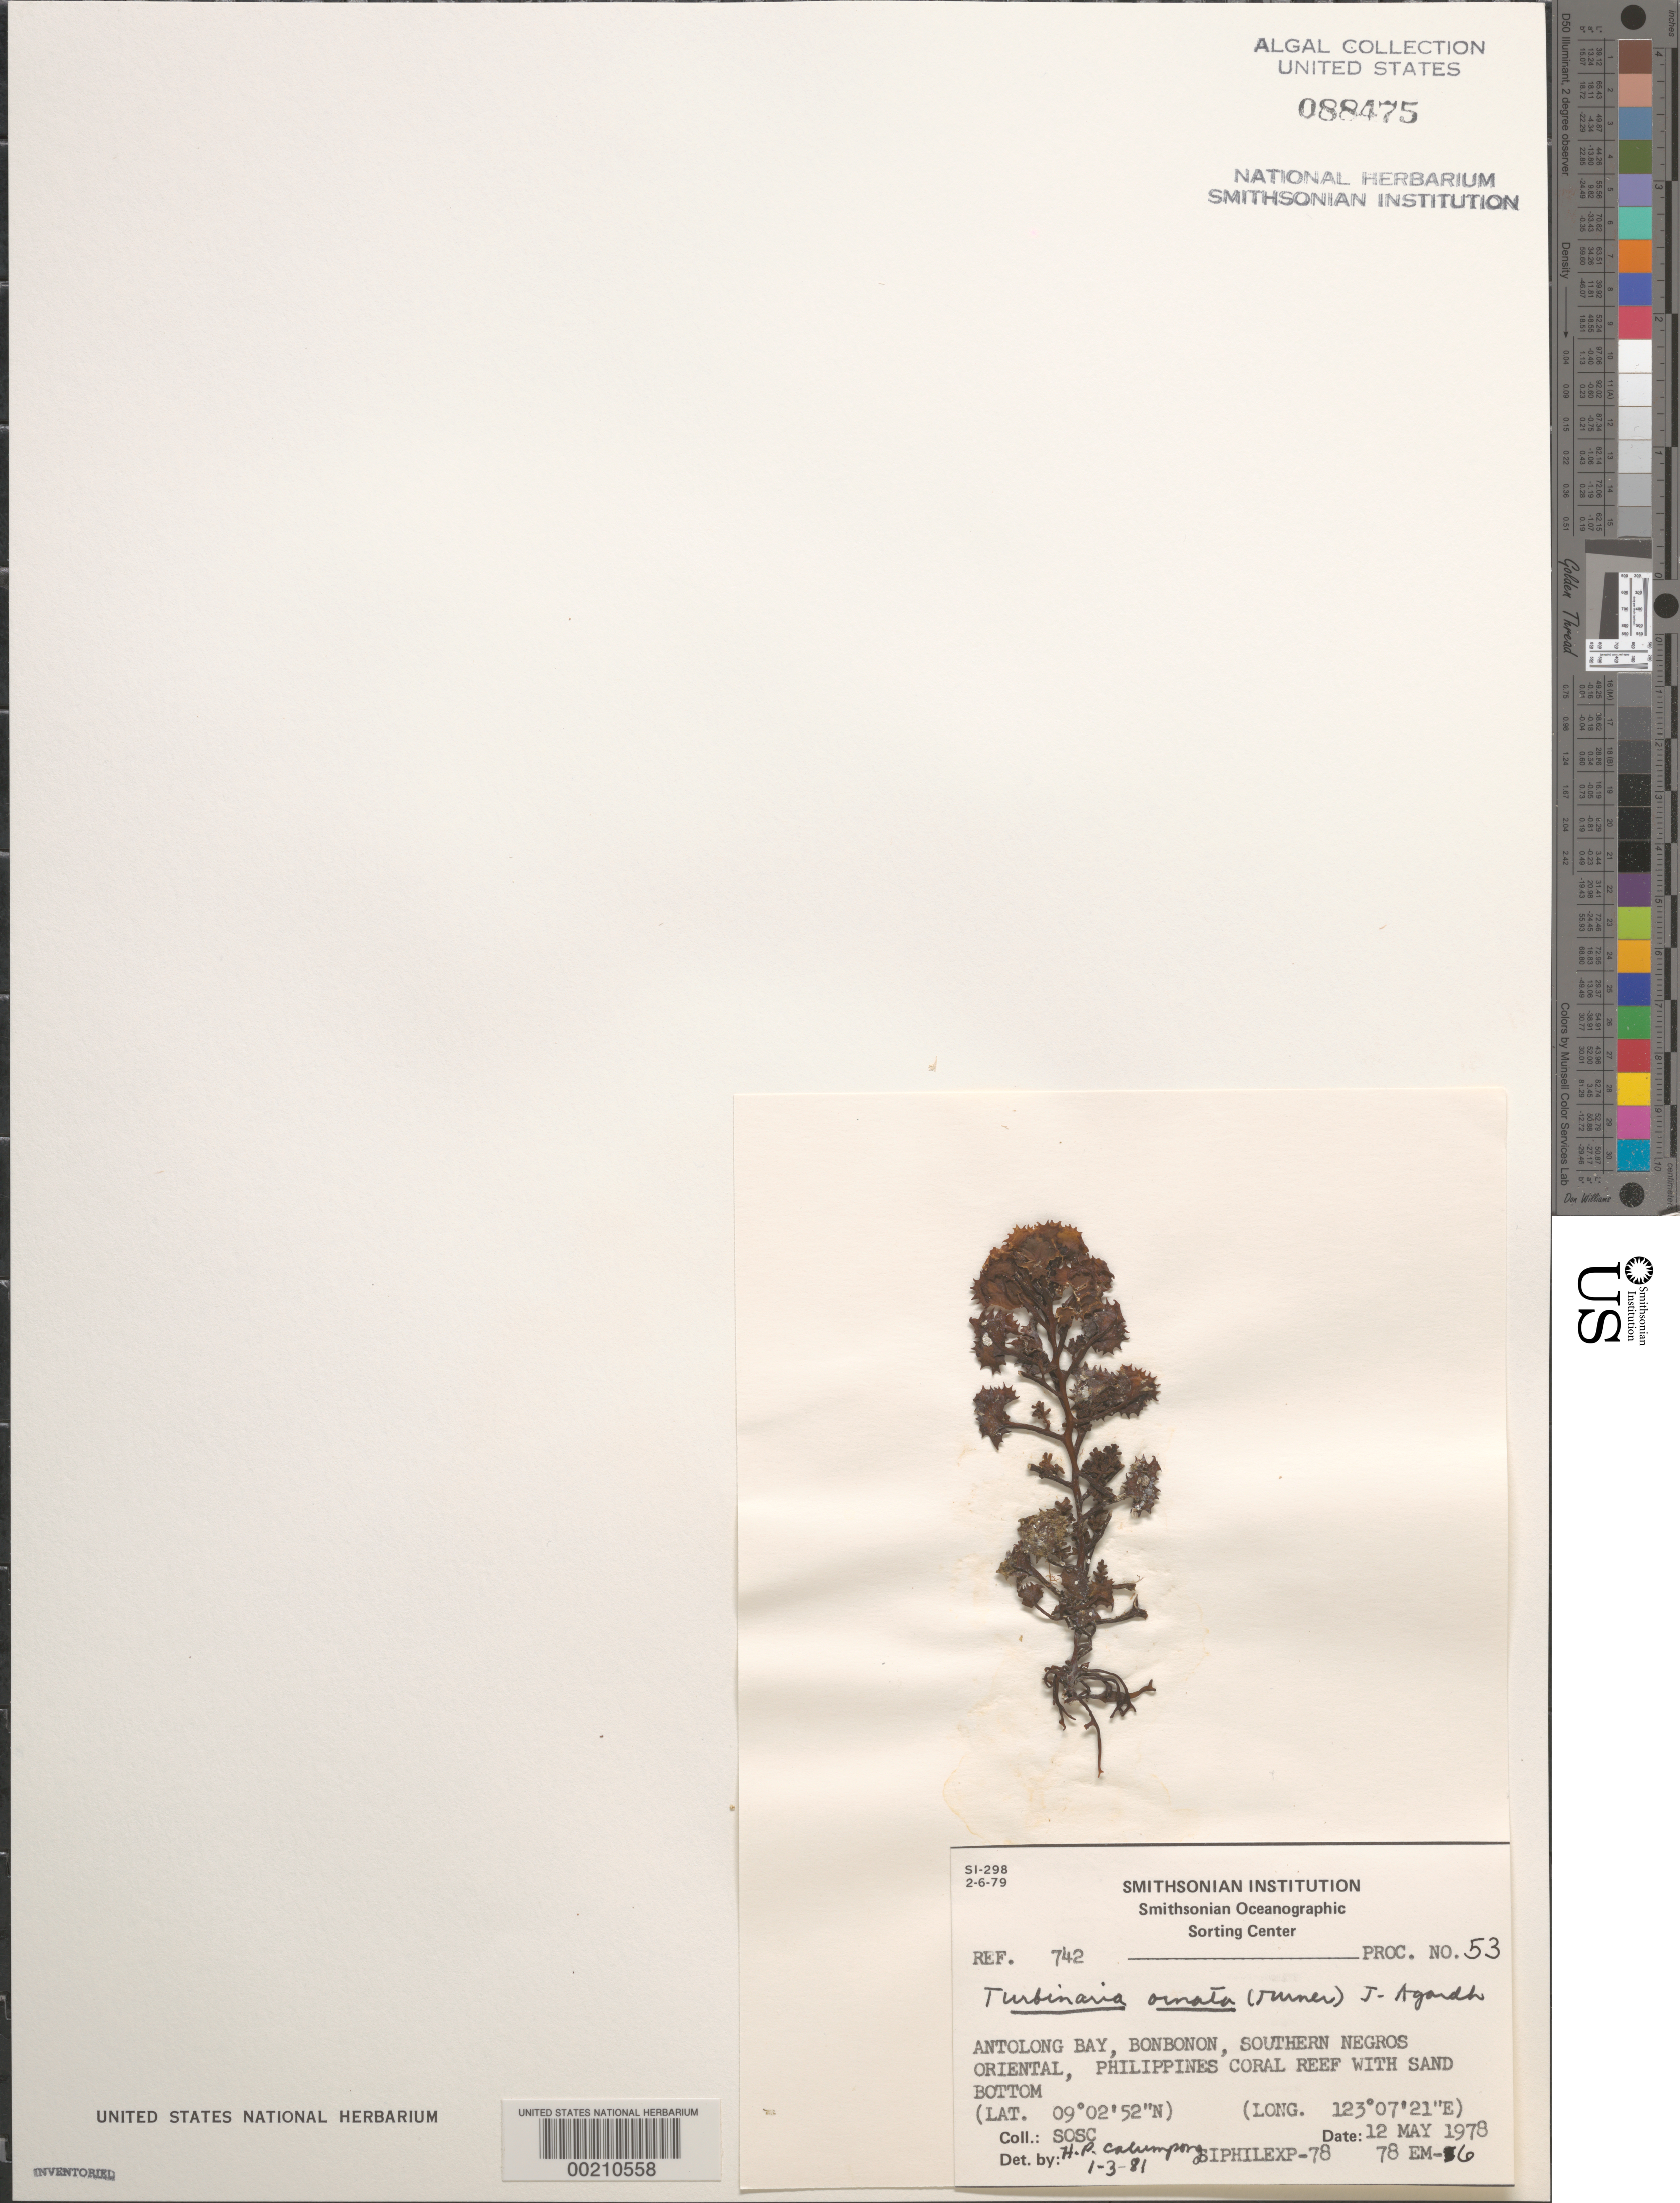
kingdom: Chromista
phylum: Ochrophyta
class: Phaeophyceae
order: Fucales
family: Sargassaceae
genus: Turbinaria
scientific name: Turbinaria ornata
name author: (Turner) J. Agardh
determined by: Calumpong, H. P.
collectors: SOSC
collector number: Station 78 Em-6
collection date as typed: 12 May 1978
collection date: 1978-05-12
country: Philippines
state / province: Central Visayas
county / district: Negros Oriental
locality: Antolong bay, bonbonon, negros oriental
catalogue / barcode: US 88475